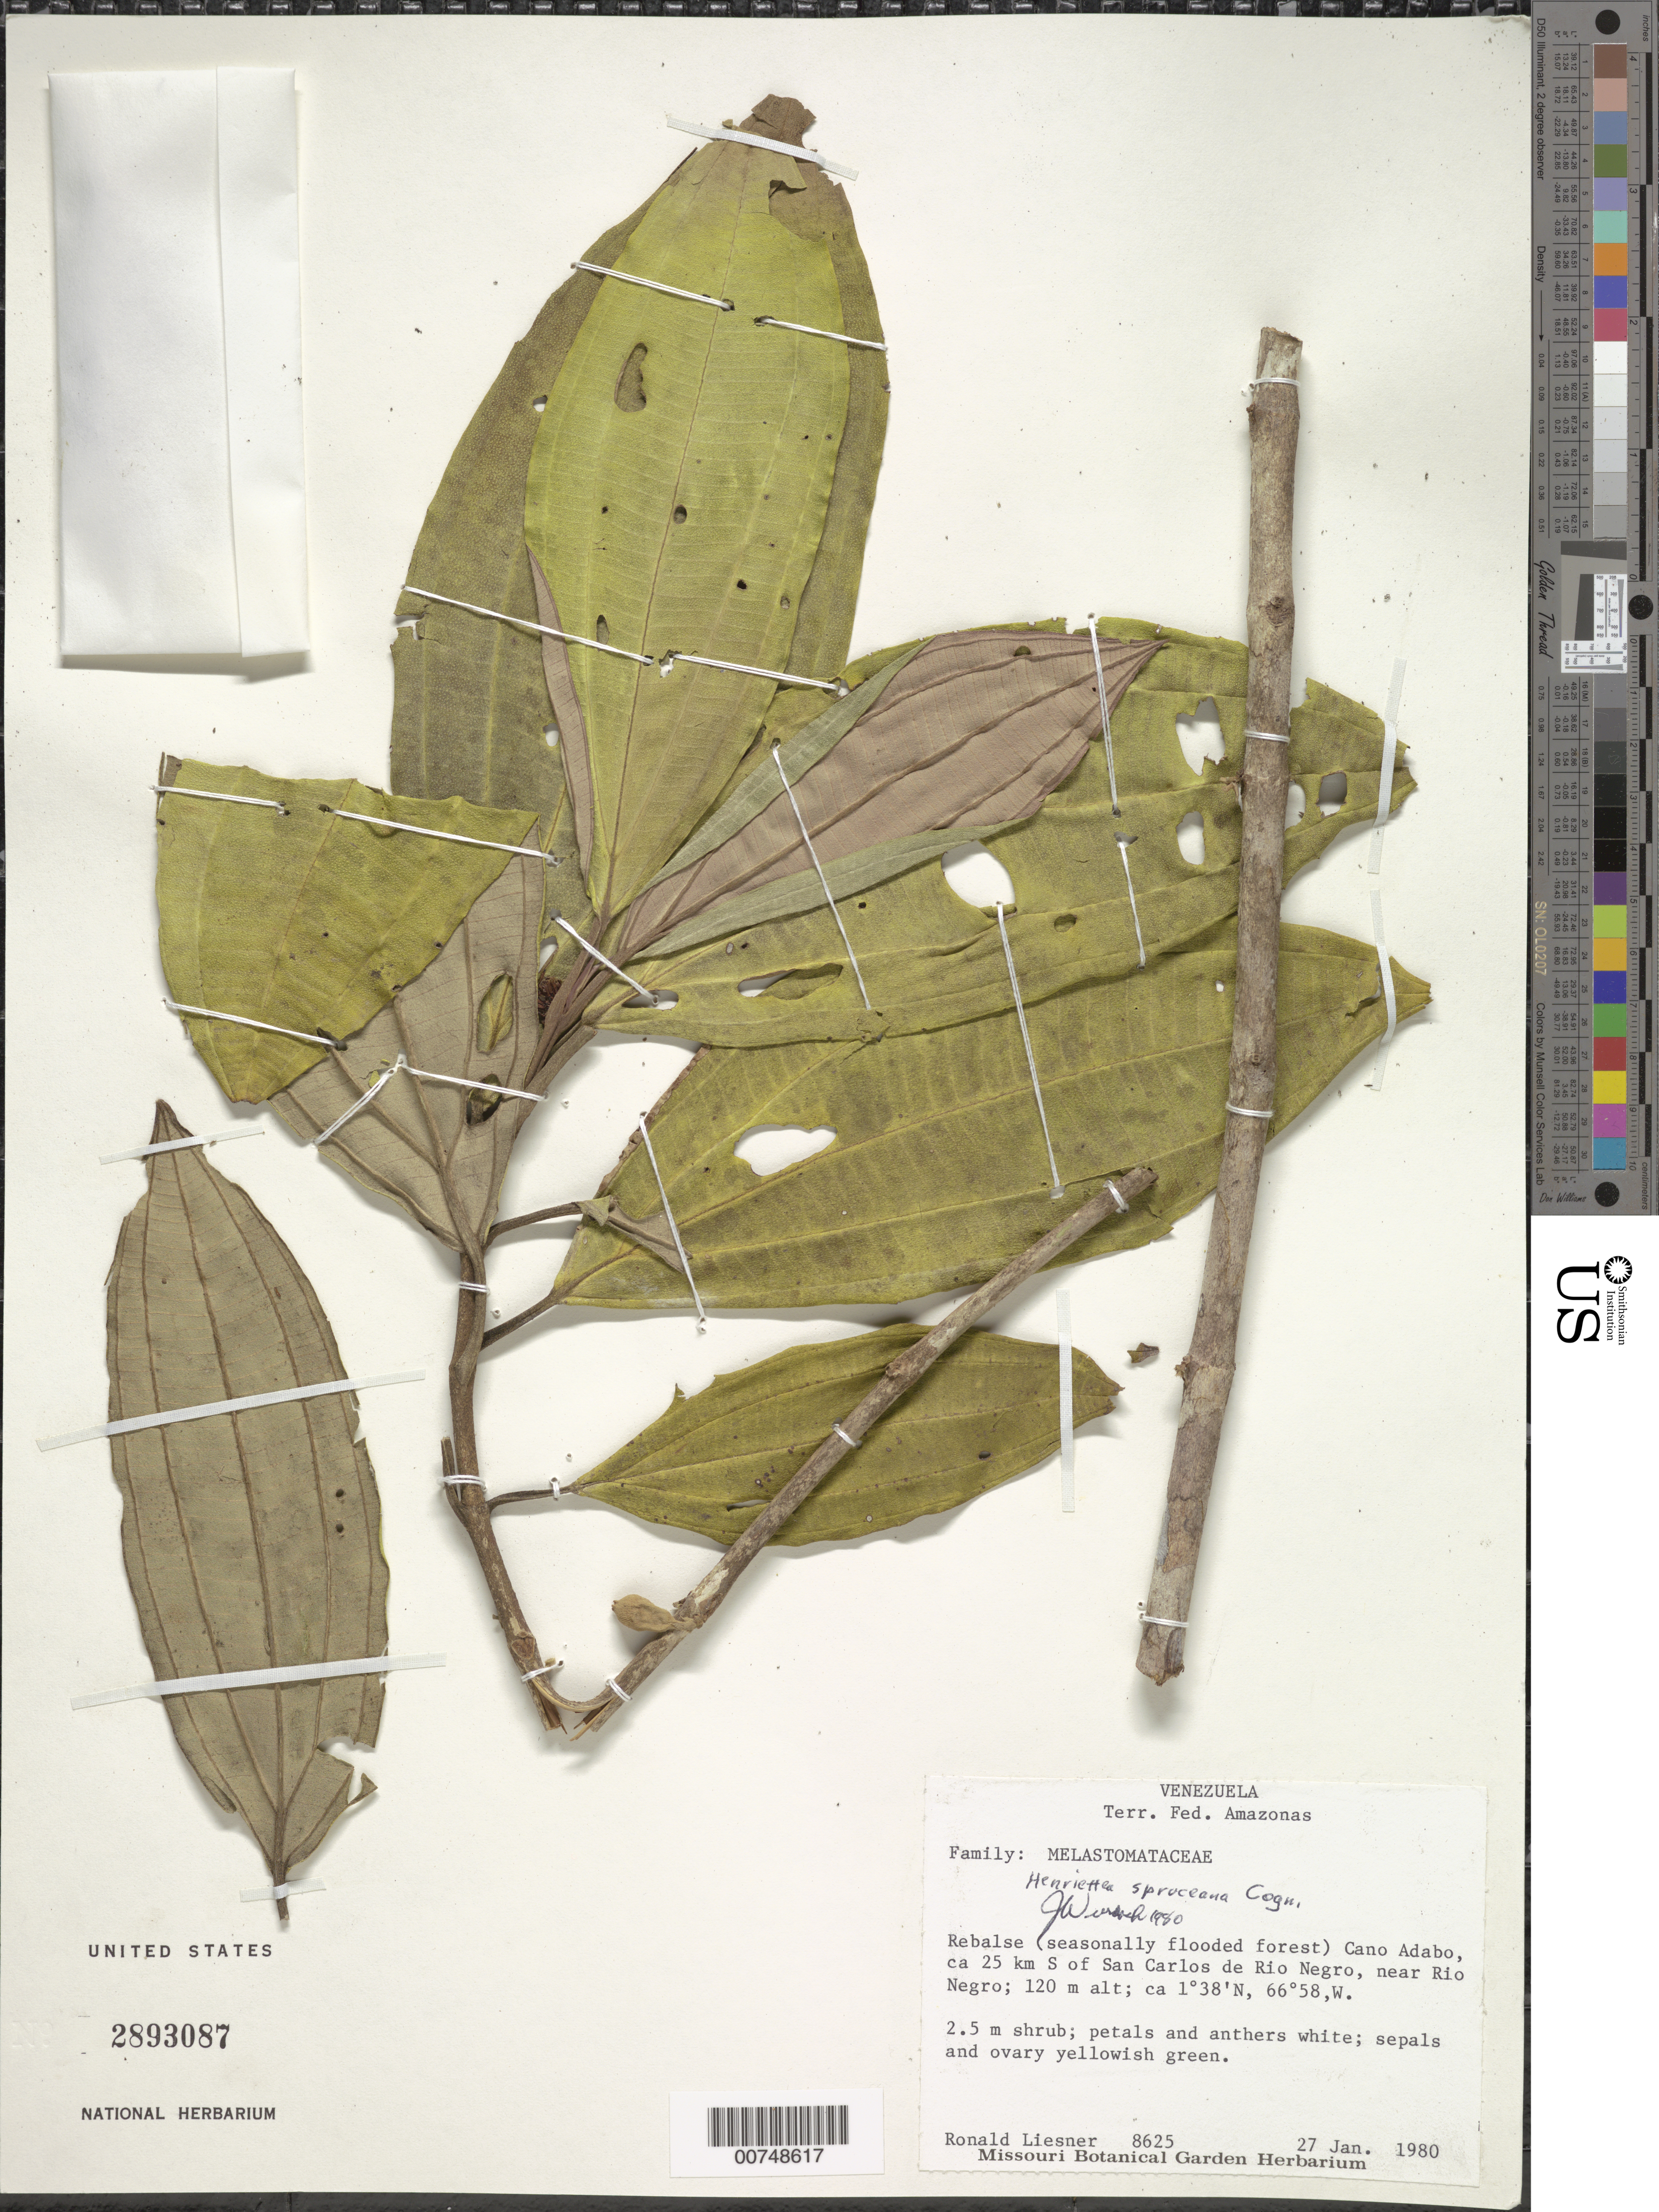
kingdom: Plantae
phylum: Tracheophyta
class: Magnoliopsida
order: Myrtales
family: Melastomataceae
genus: Henriettea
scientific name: Henriettea spruceana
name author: Cogn.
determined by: Wurdack, John J., (US), US (UNITED STATES)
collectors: R. L. Liesner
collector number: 8625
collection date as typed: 27-Jan-80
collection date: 1980-01-27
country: Venezuela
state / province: Amazonas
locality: Caño Adabo, ca 25 km S of San Carlos de Río Negro, near Río Negro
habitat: Seasonally flooded forest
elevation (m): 120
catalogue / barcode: US 2893087